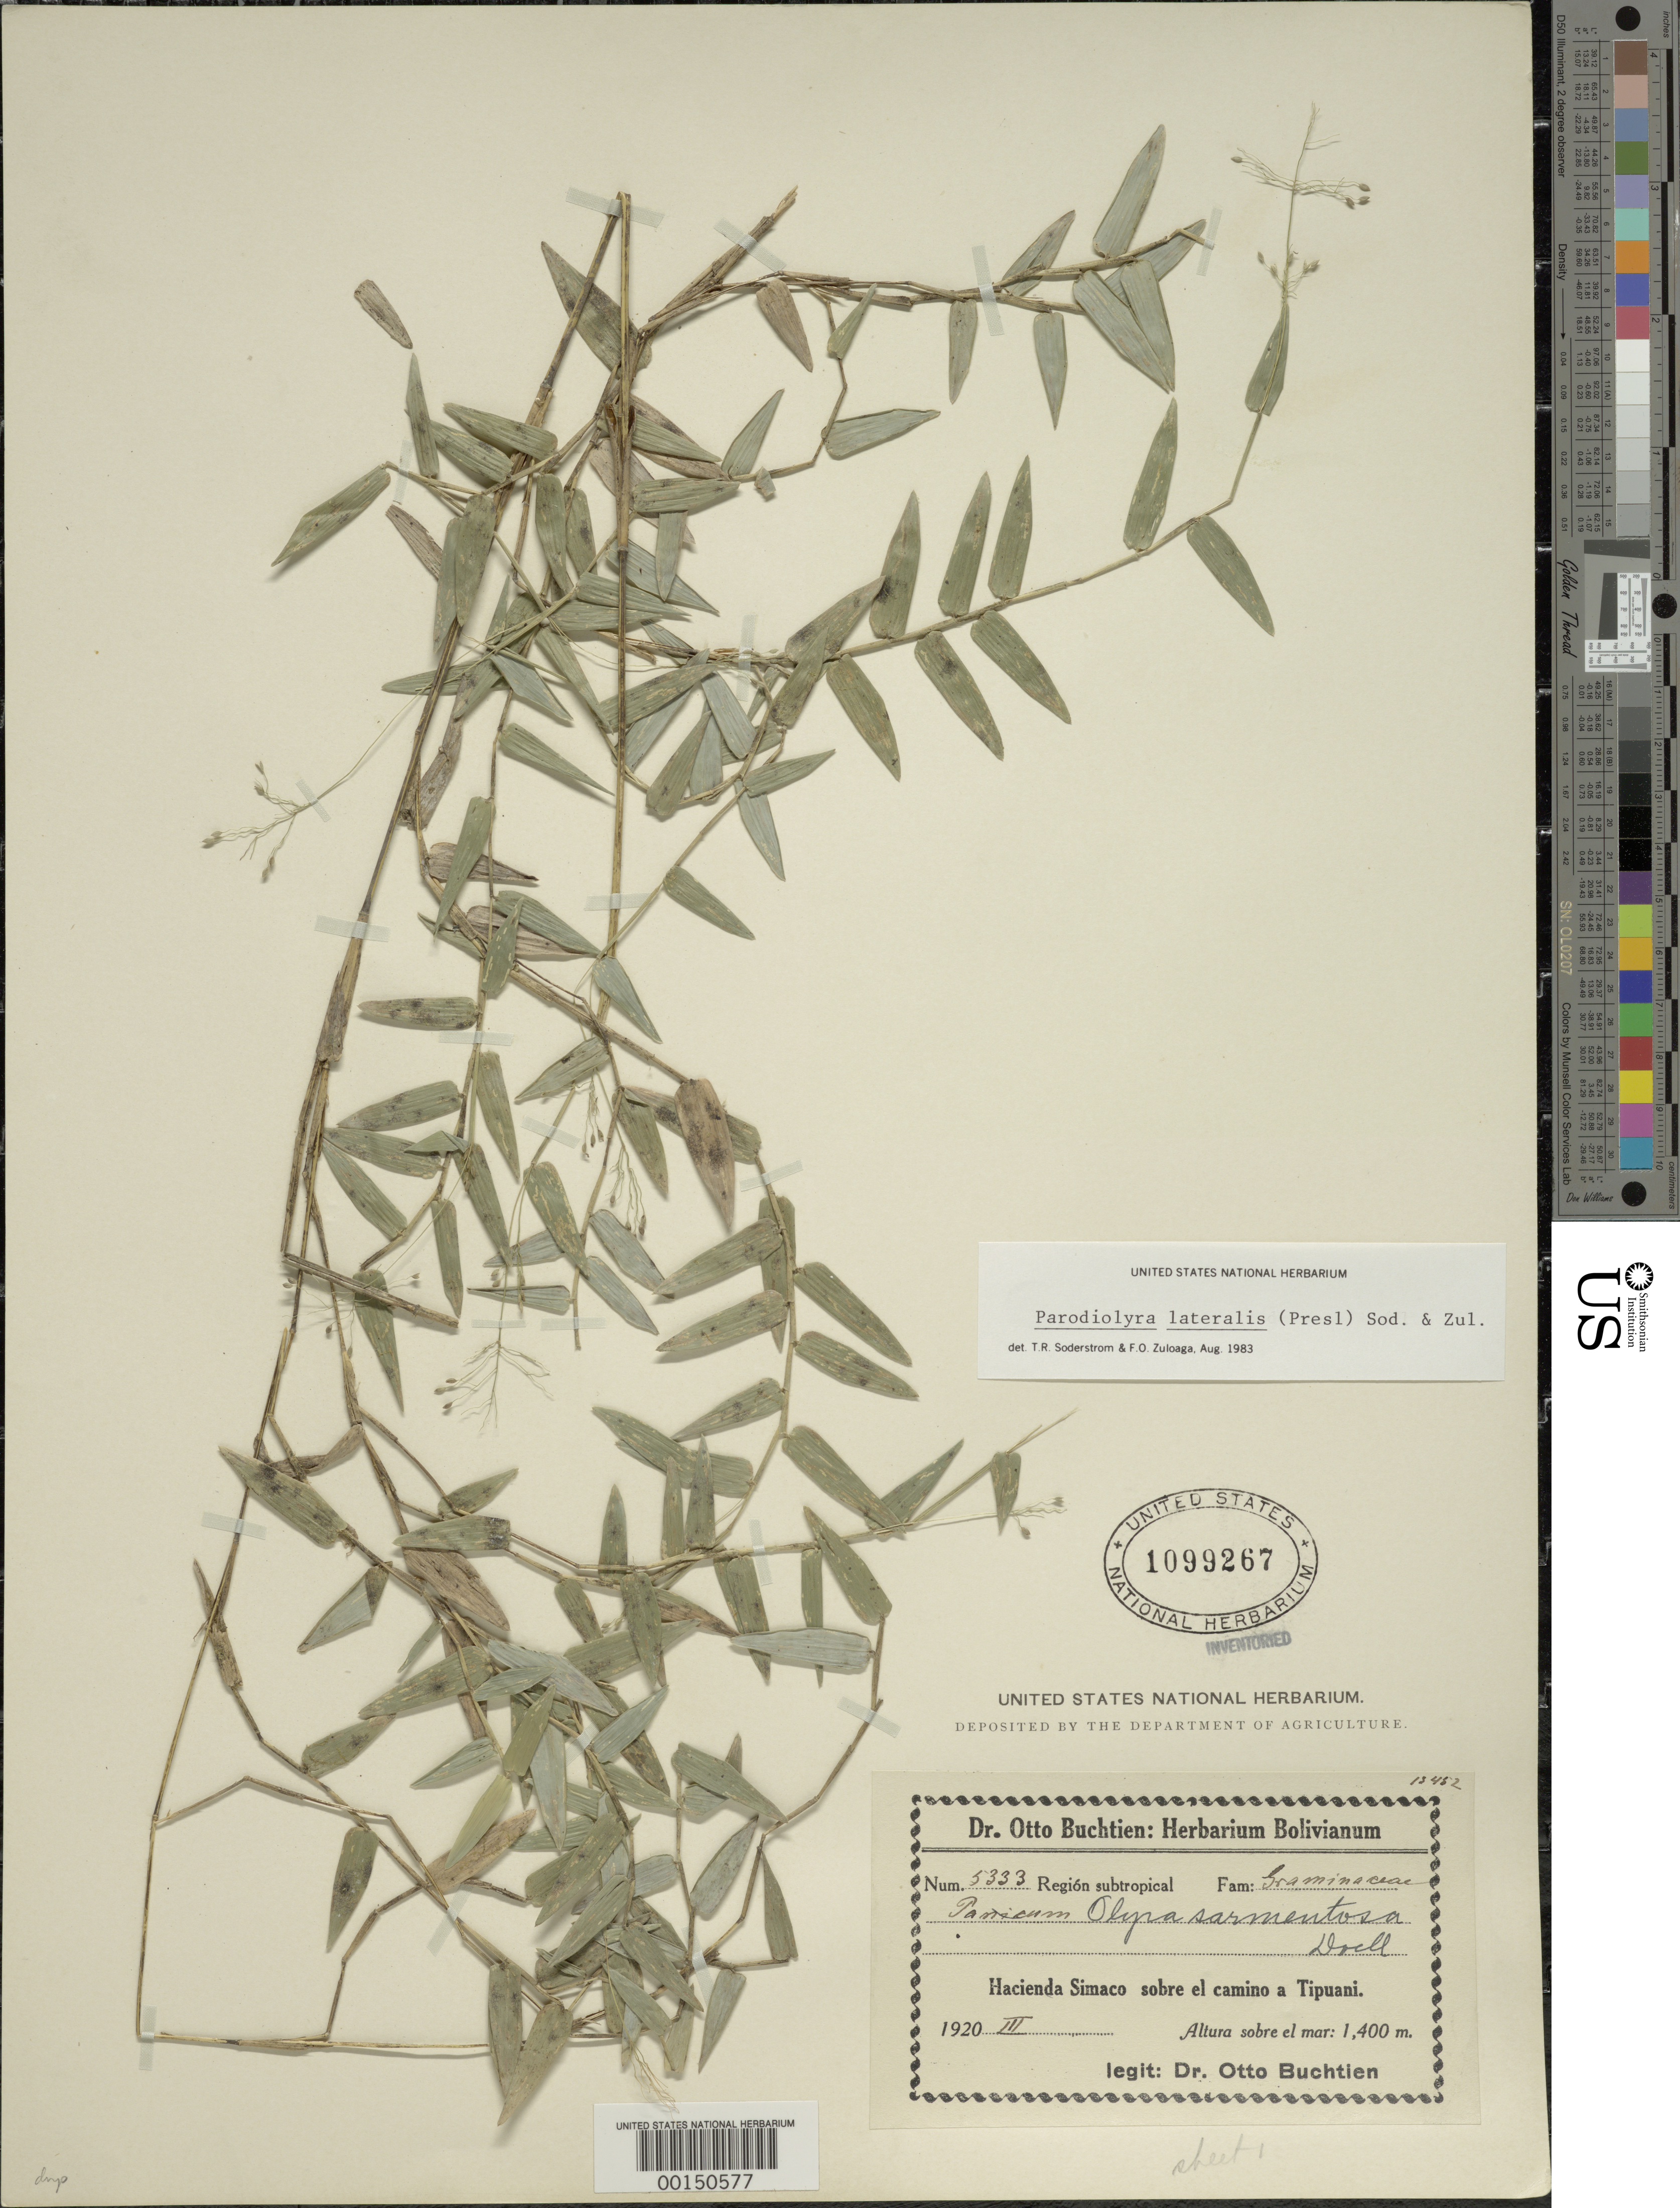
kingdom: Plantae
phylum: Tracheophyta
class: Liliopsida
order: Poales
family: Poaceae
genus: Parodiolyra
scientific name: Parodiolyra lateralis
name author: (J. Presl ex Nees) Soderstr. & Zuloaga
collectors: O. Buchtien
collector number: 5333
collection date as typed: Mar 1920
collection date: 1920-03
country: Bolivia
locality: Tipuani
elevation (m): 1400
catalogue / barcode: US 1099267